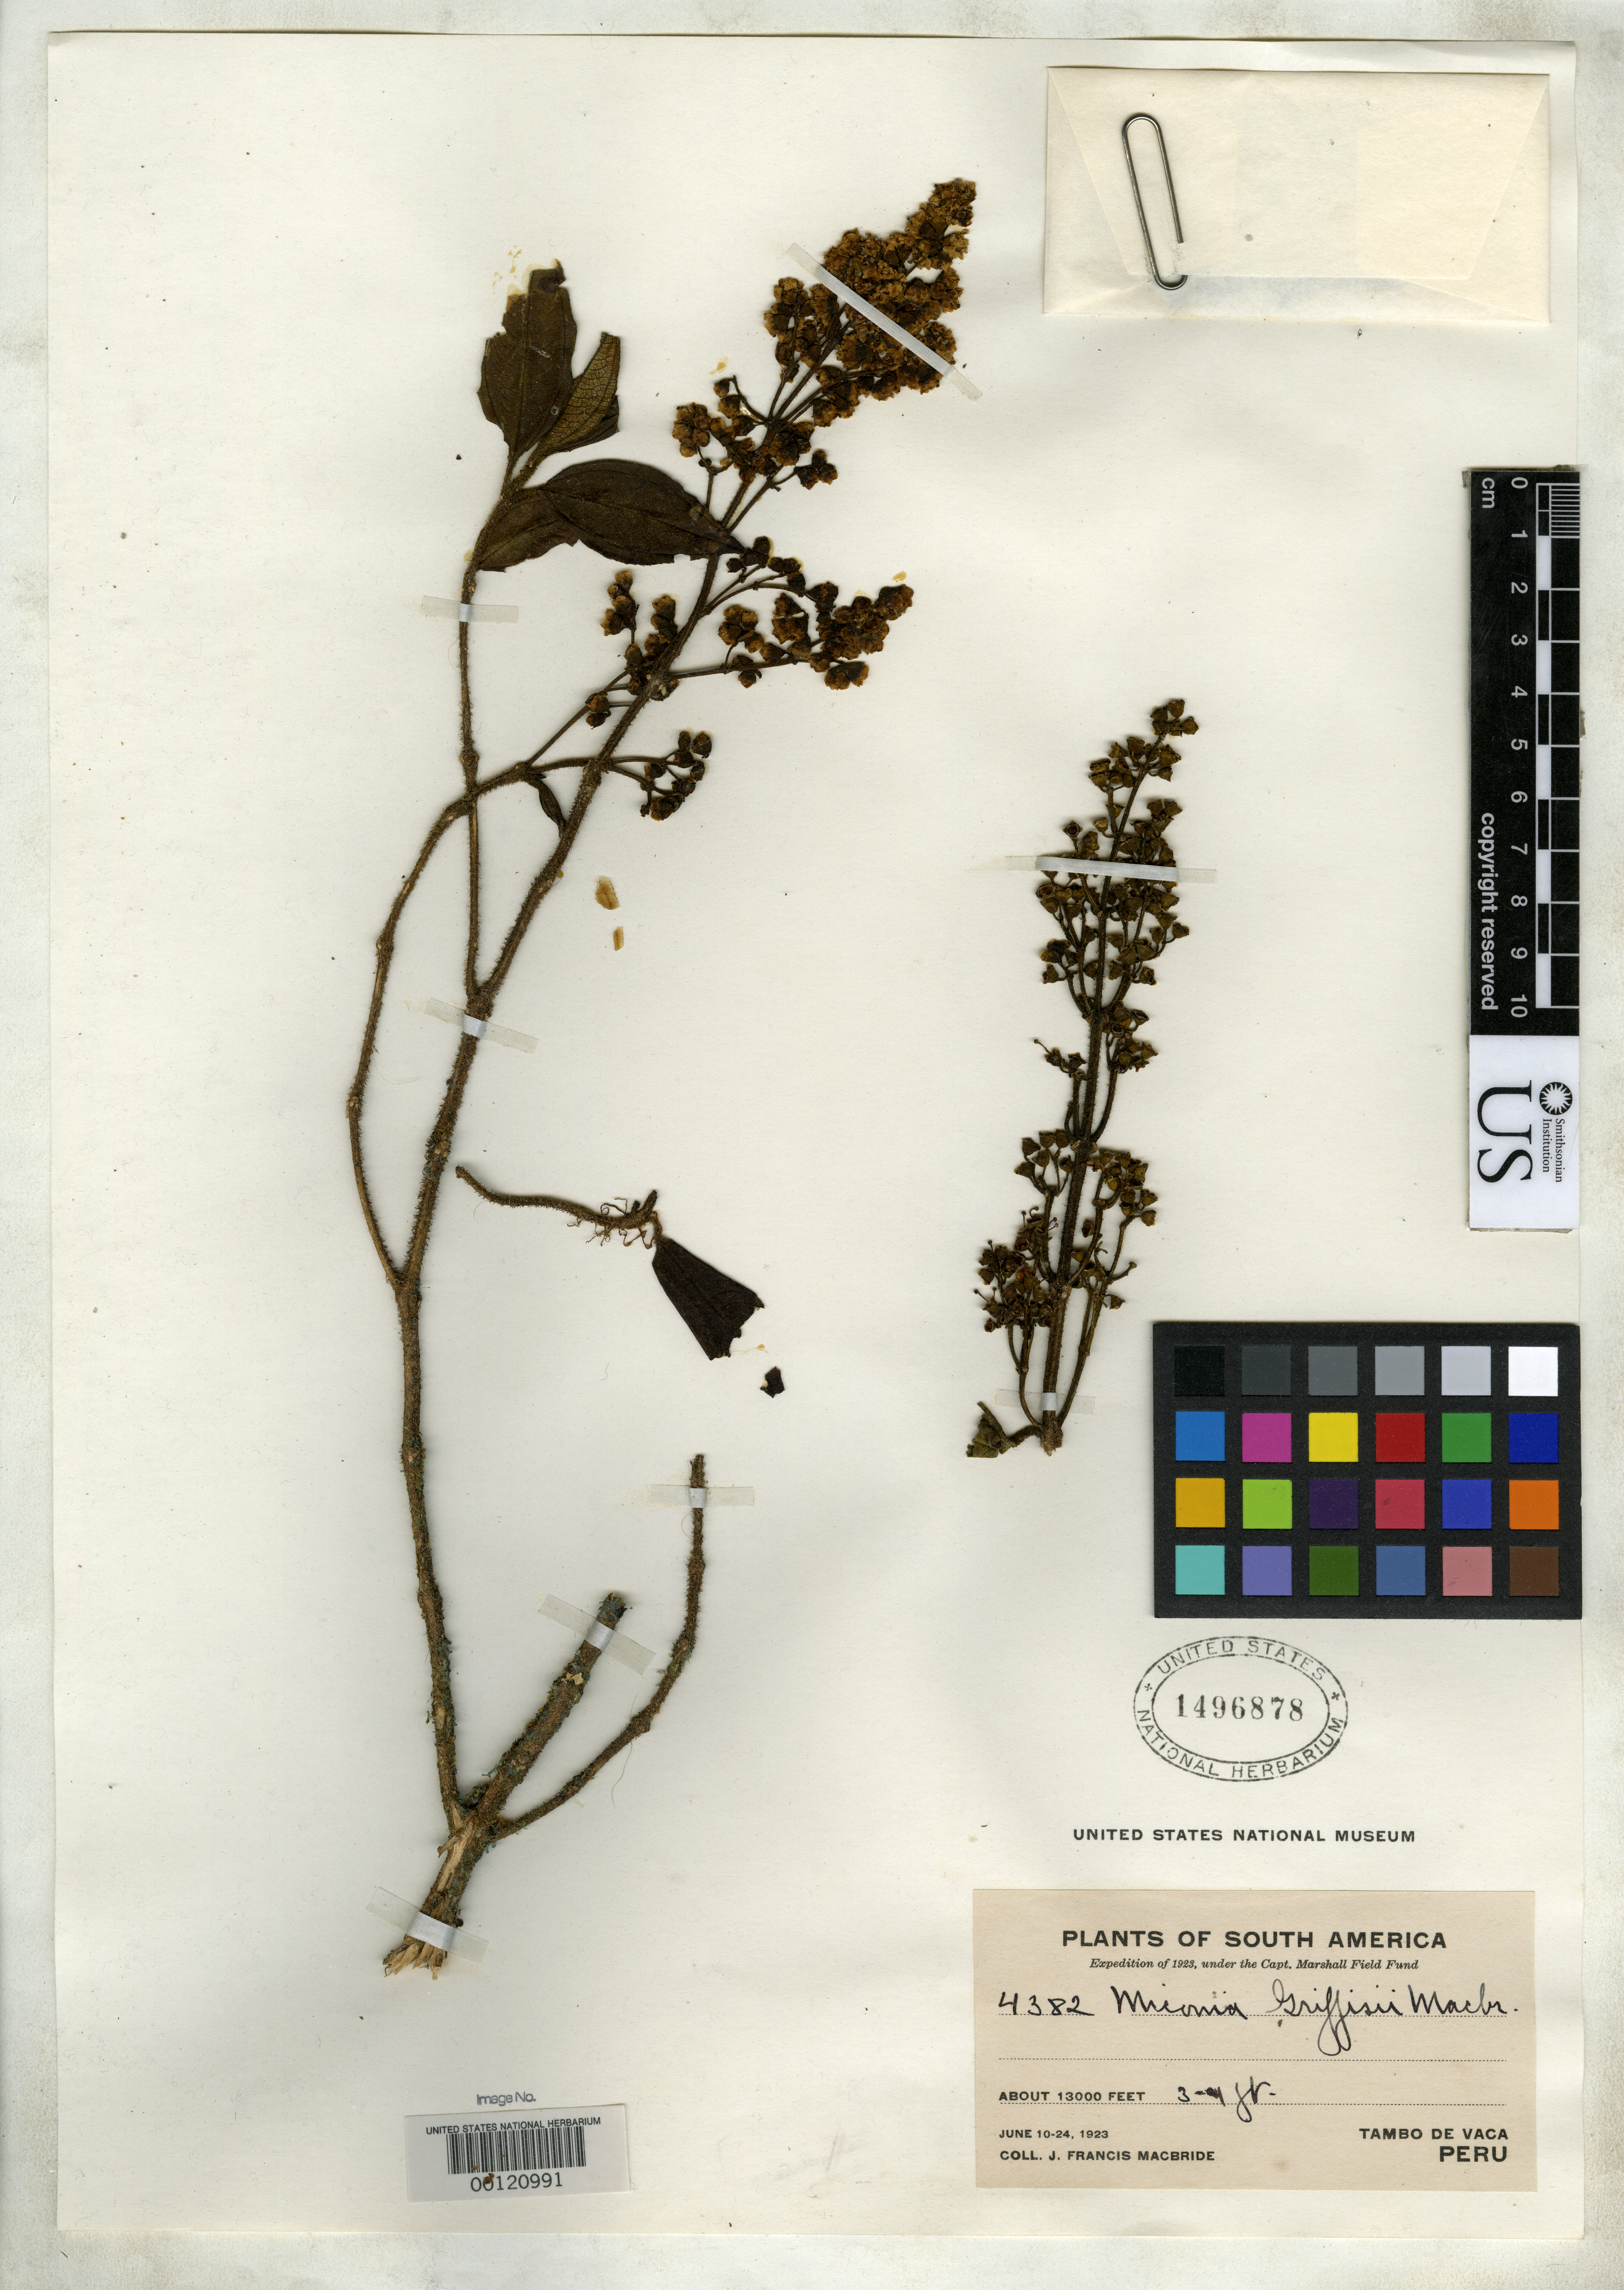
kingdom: Plantae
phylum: Tracheophyta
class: Magnoliopsida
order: Myrtales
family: Melastomataceae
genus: Miconia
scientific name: Miconia griffisii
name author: J.F. Macbr.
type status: Isotype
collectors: J. F. Macbride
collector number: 4382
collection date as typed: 10 Jun 1923 to 24 Jun 1923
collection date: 1923-06-10/1923-06-24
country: Peru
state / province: Huánuco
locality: Tambo de Vaca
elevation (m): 3962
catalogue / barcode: US 1496878